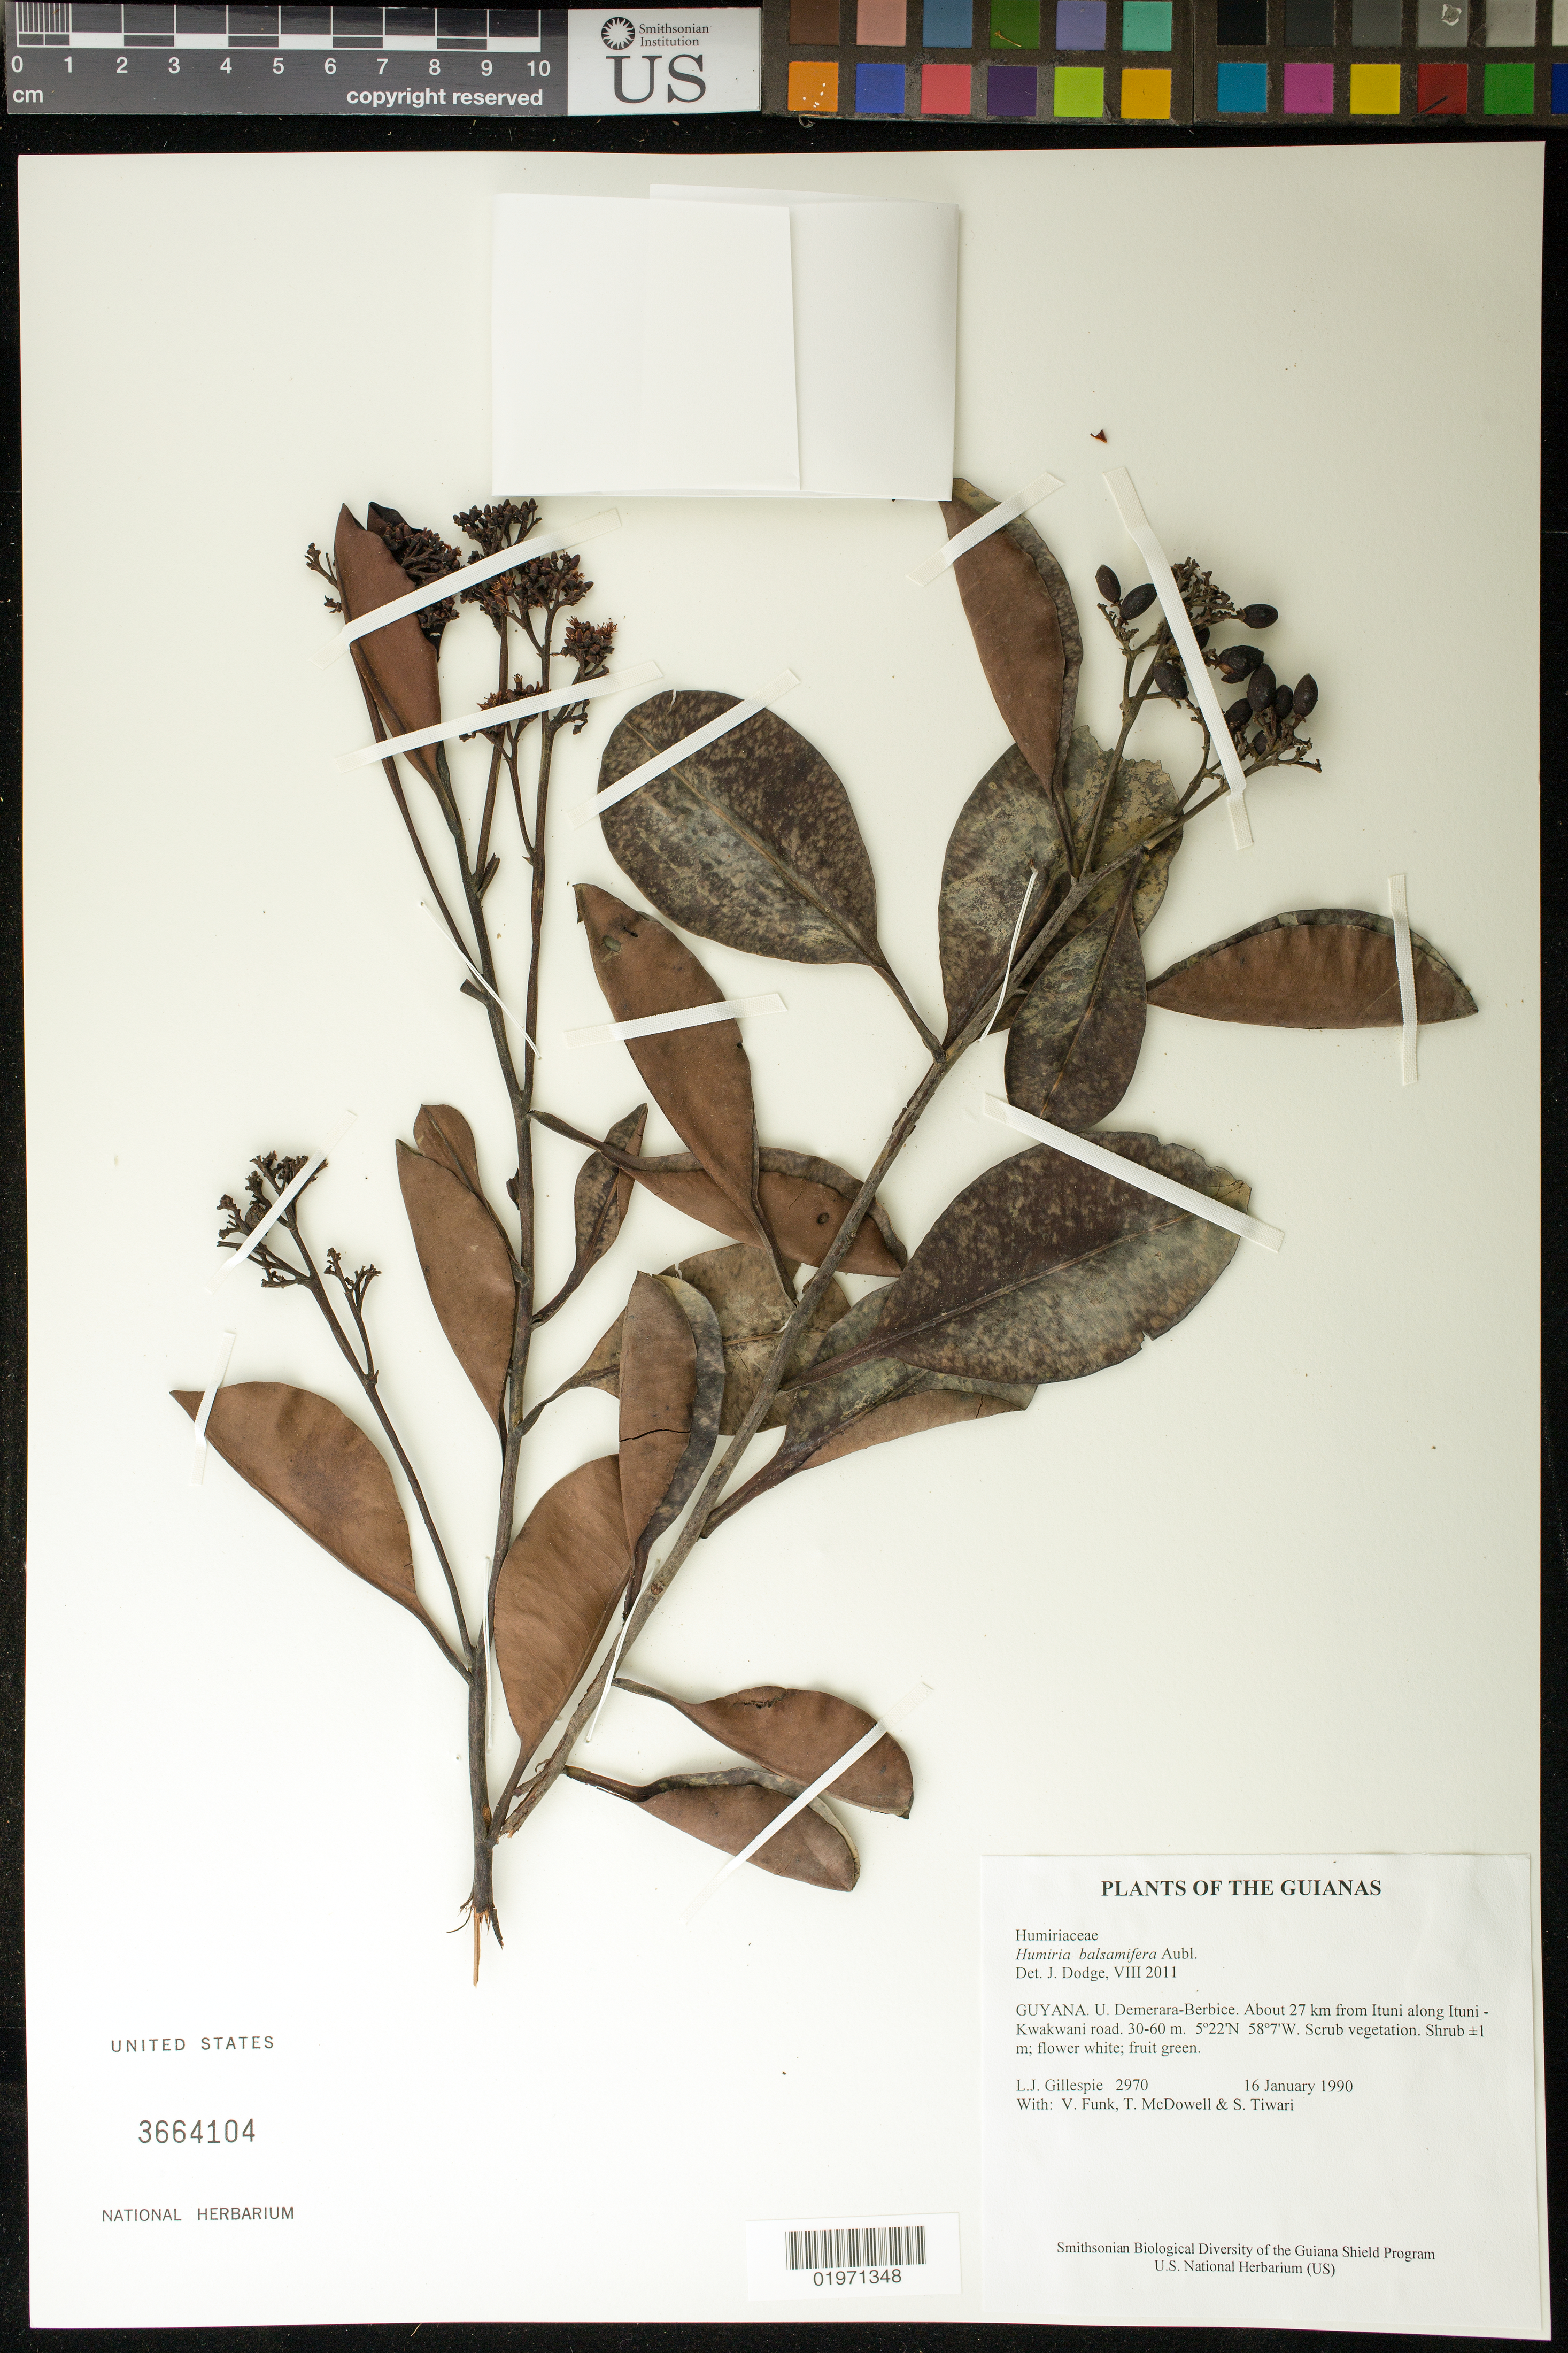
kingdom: Plantae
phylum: Tracheophyta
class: Magnoliopsida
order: Malpighiales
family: Humiriaceae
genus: Humiria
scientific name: Humiria balsamifera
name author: Aubl.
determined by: Dodge, J. E.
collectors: L. J. Gillespie, V. Funk, T. McDowell & S. Tiwari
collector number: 2970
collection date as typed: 16 January 1990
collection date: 1990-01-16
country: Guyana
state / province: U. Demerara-Berbice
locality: About 27 km from Ituni along Ituni - Kwakwani road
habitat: Scrub vegetation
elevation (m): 30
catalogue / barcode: US 3664104